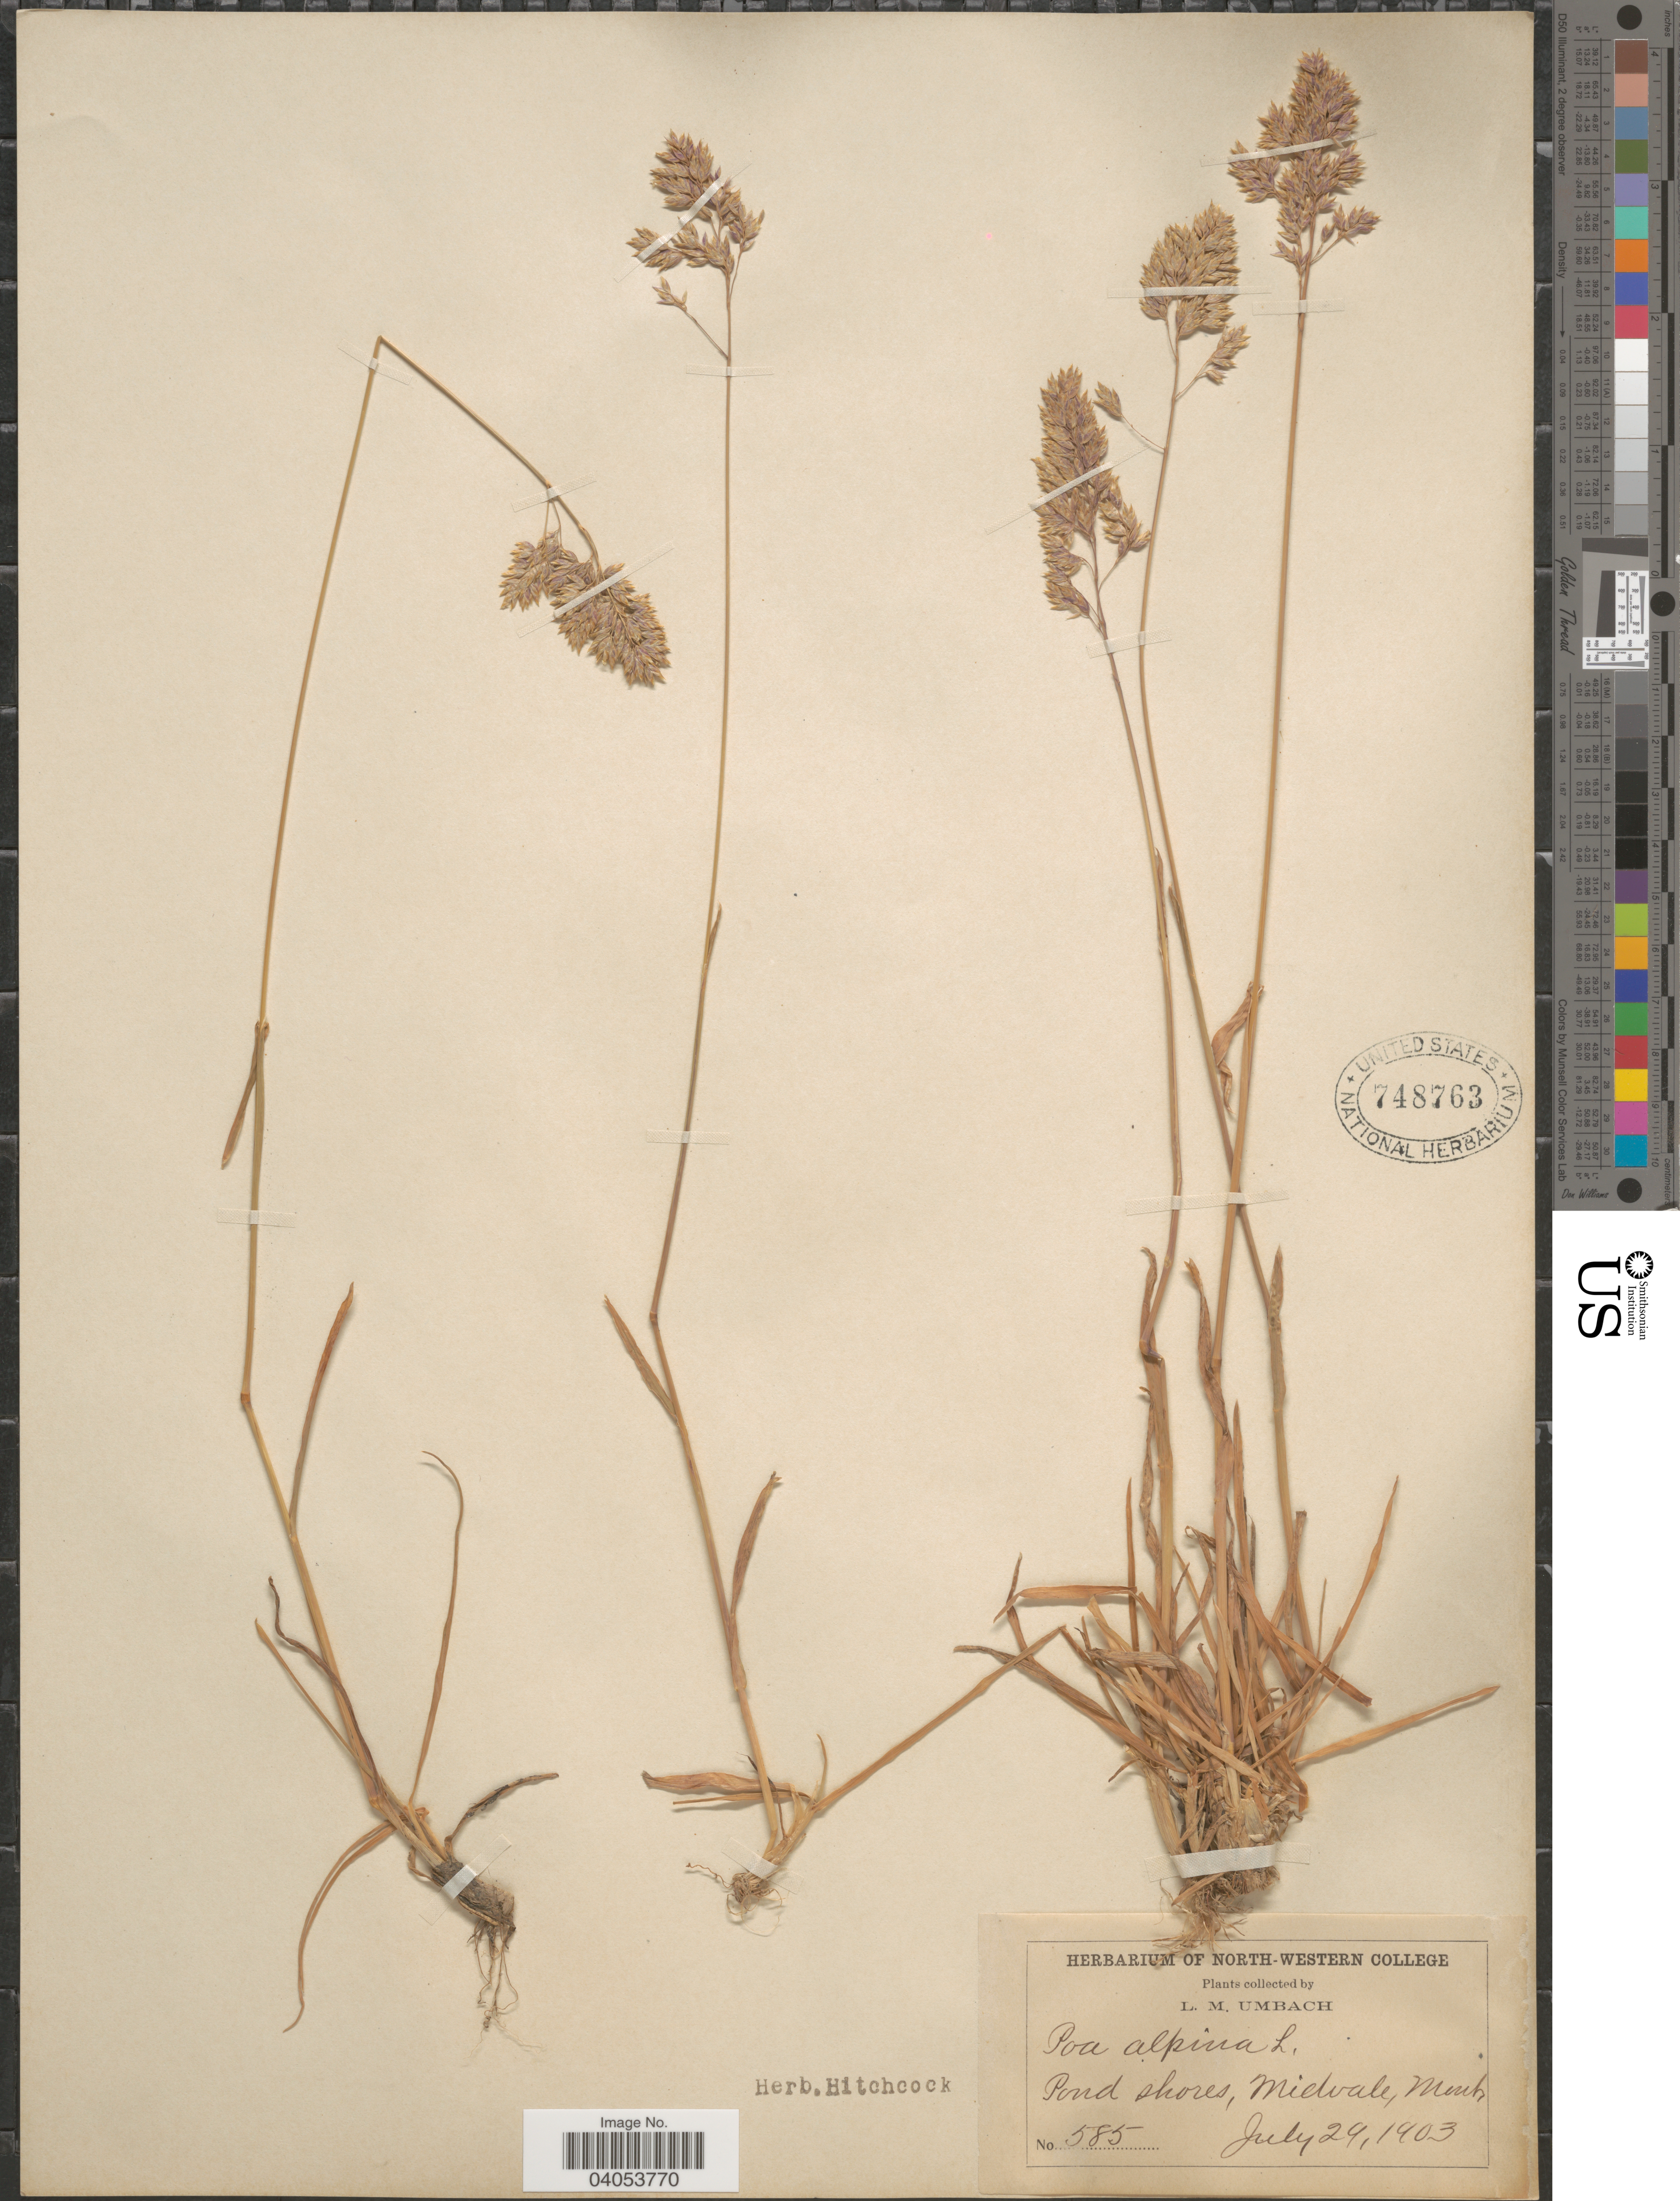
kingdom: Plantae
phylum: Tracheophyta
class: Liliopsida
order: Poales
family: Poaceae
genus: Poa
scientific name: Poa alpina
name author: L.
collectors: L. M. Umbach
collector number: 585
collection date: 1903-07-29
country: United States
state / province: Montana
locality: Pond shores, Midvale.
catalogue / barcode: US 478763